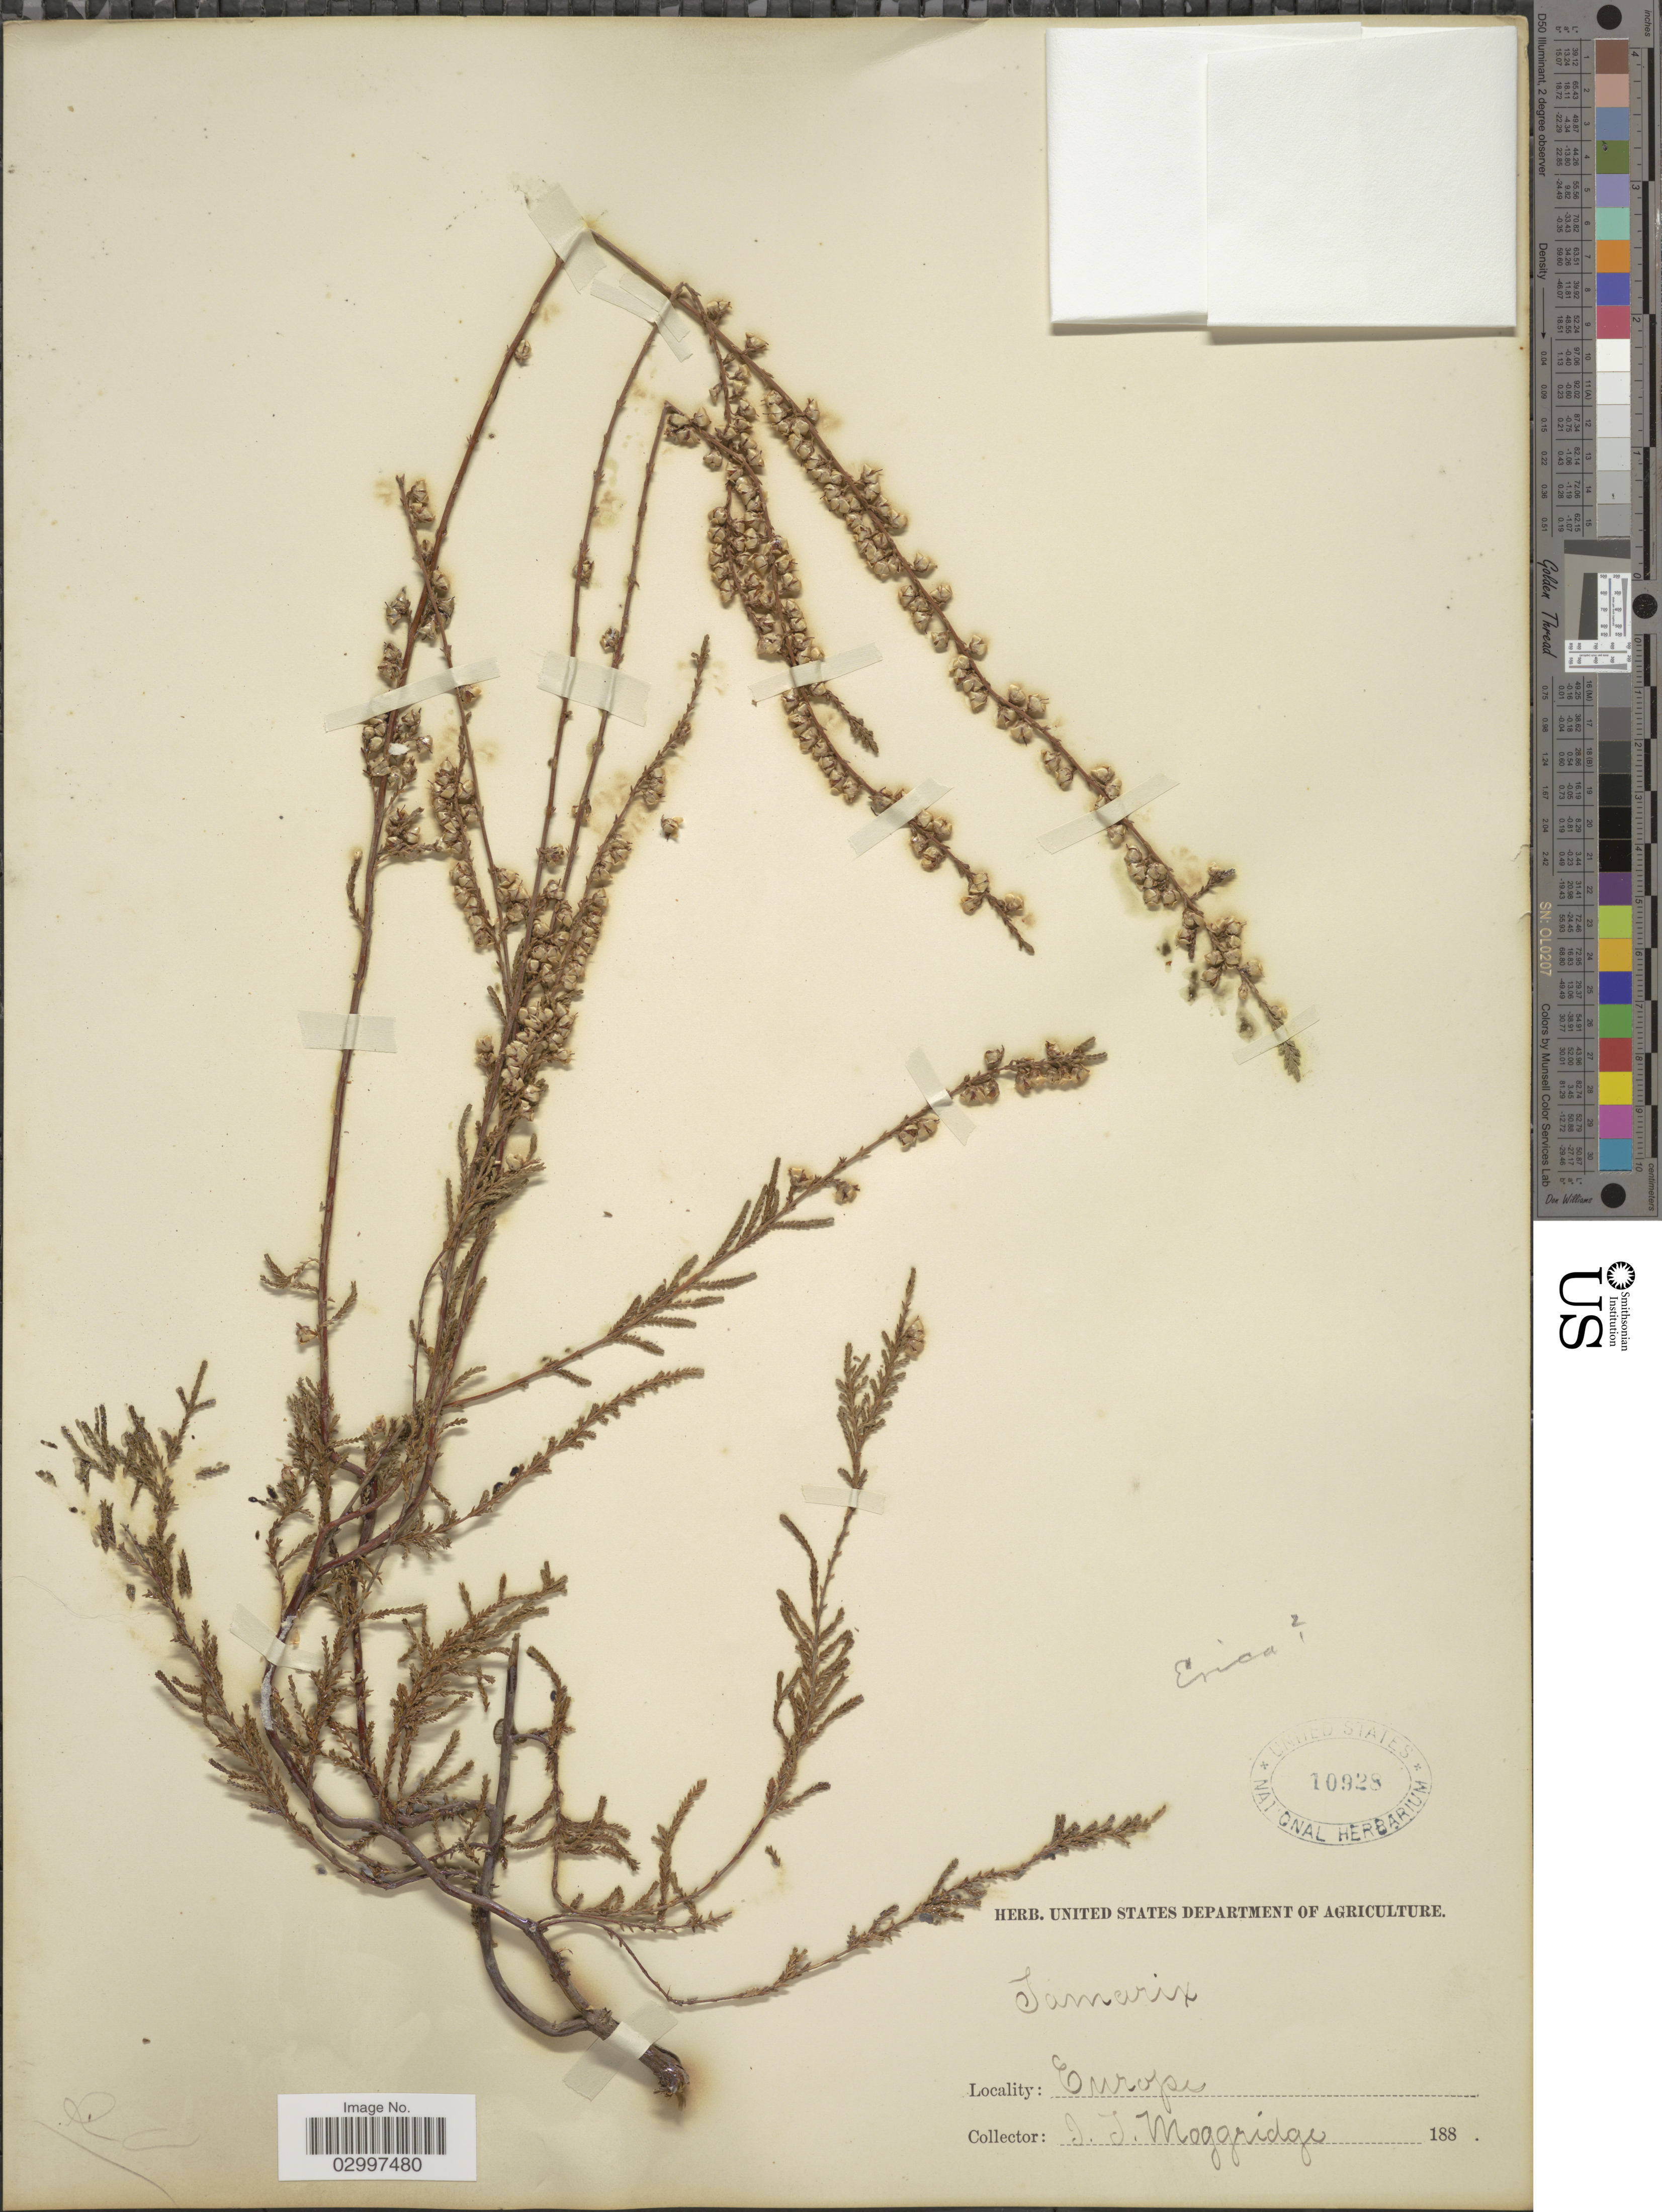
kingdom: Plantae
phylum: Tracheophyta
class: Magnoliopsida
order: Ericales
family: Ericaceae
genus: Calluna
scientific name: Calluna vulgaris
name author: (L.) Hull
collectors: I. Moggridge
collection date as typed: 188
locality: Europe.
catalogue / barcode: US 10928